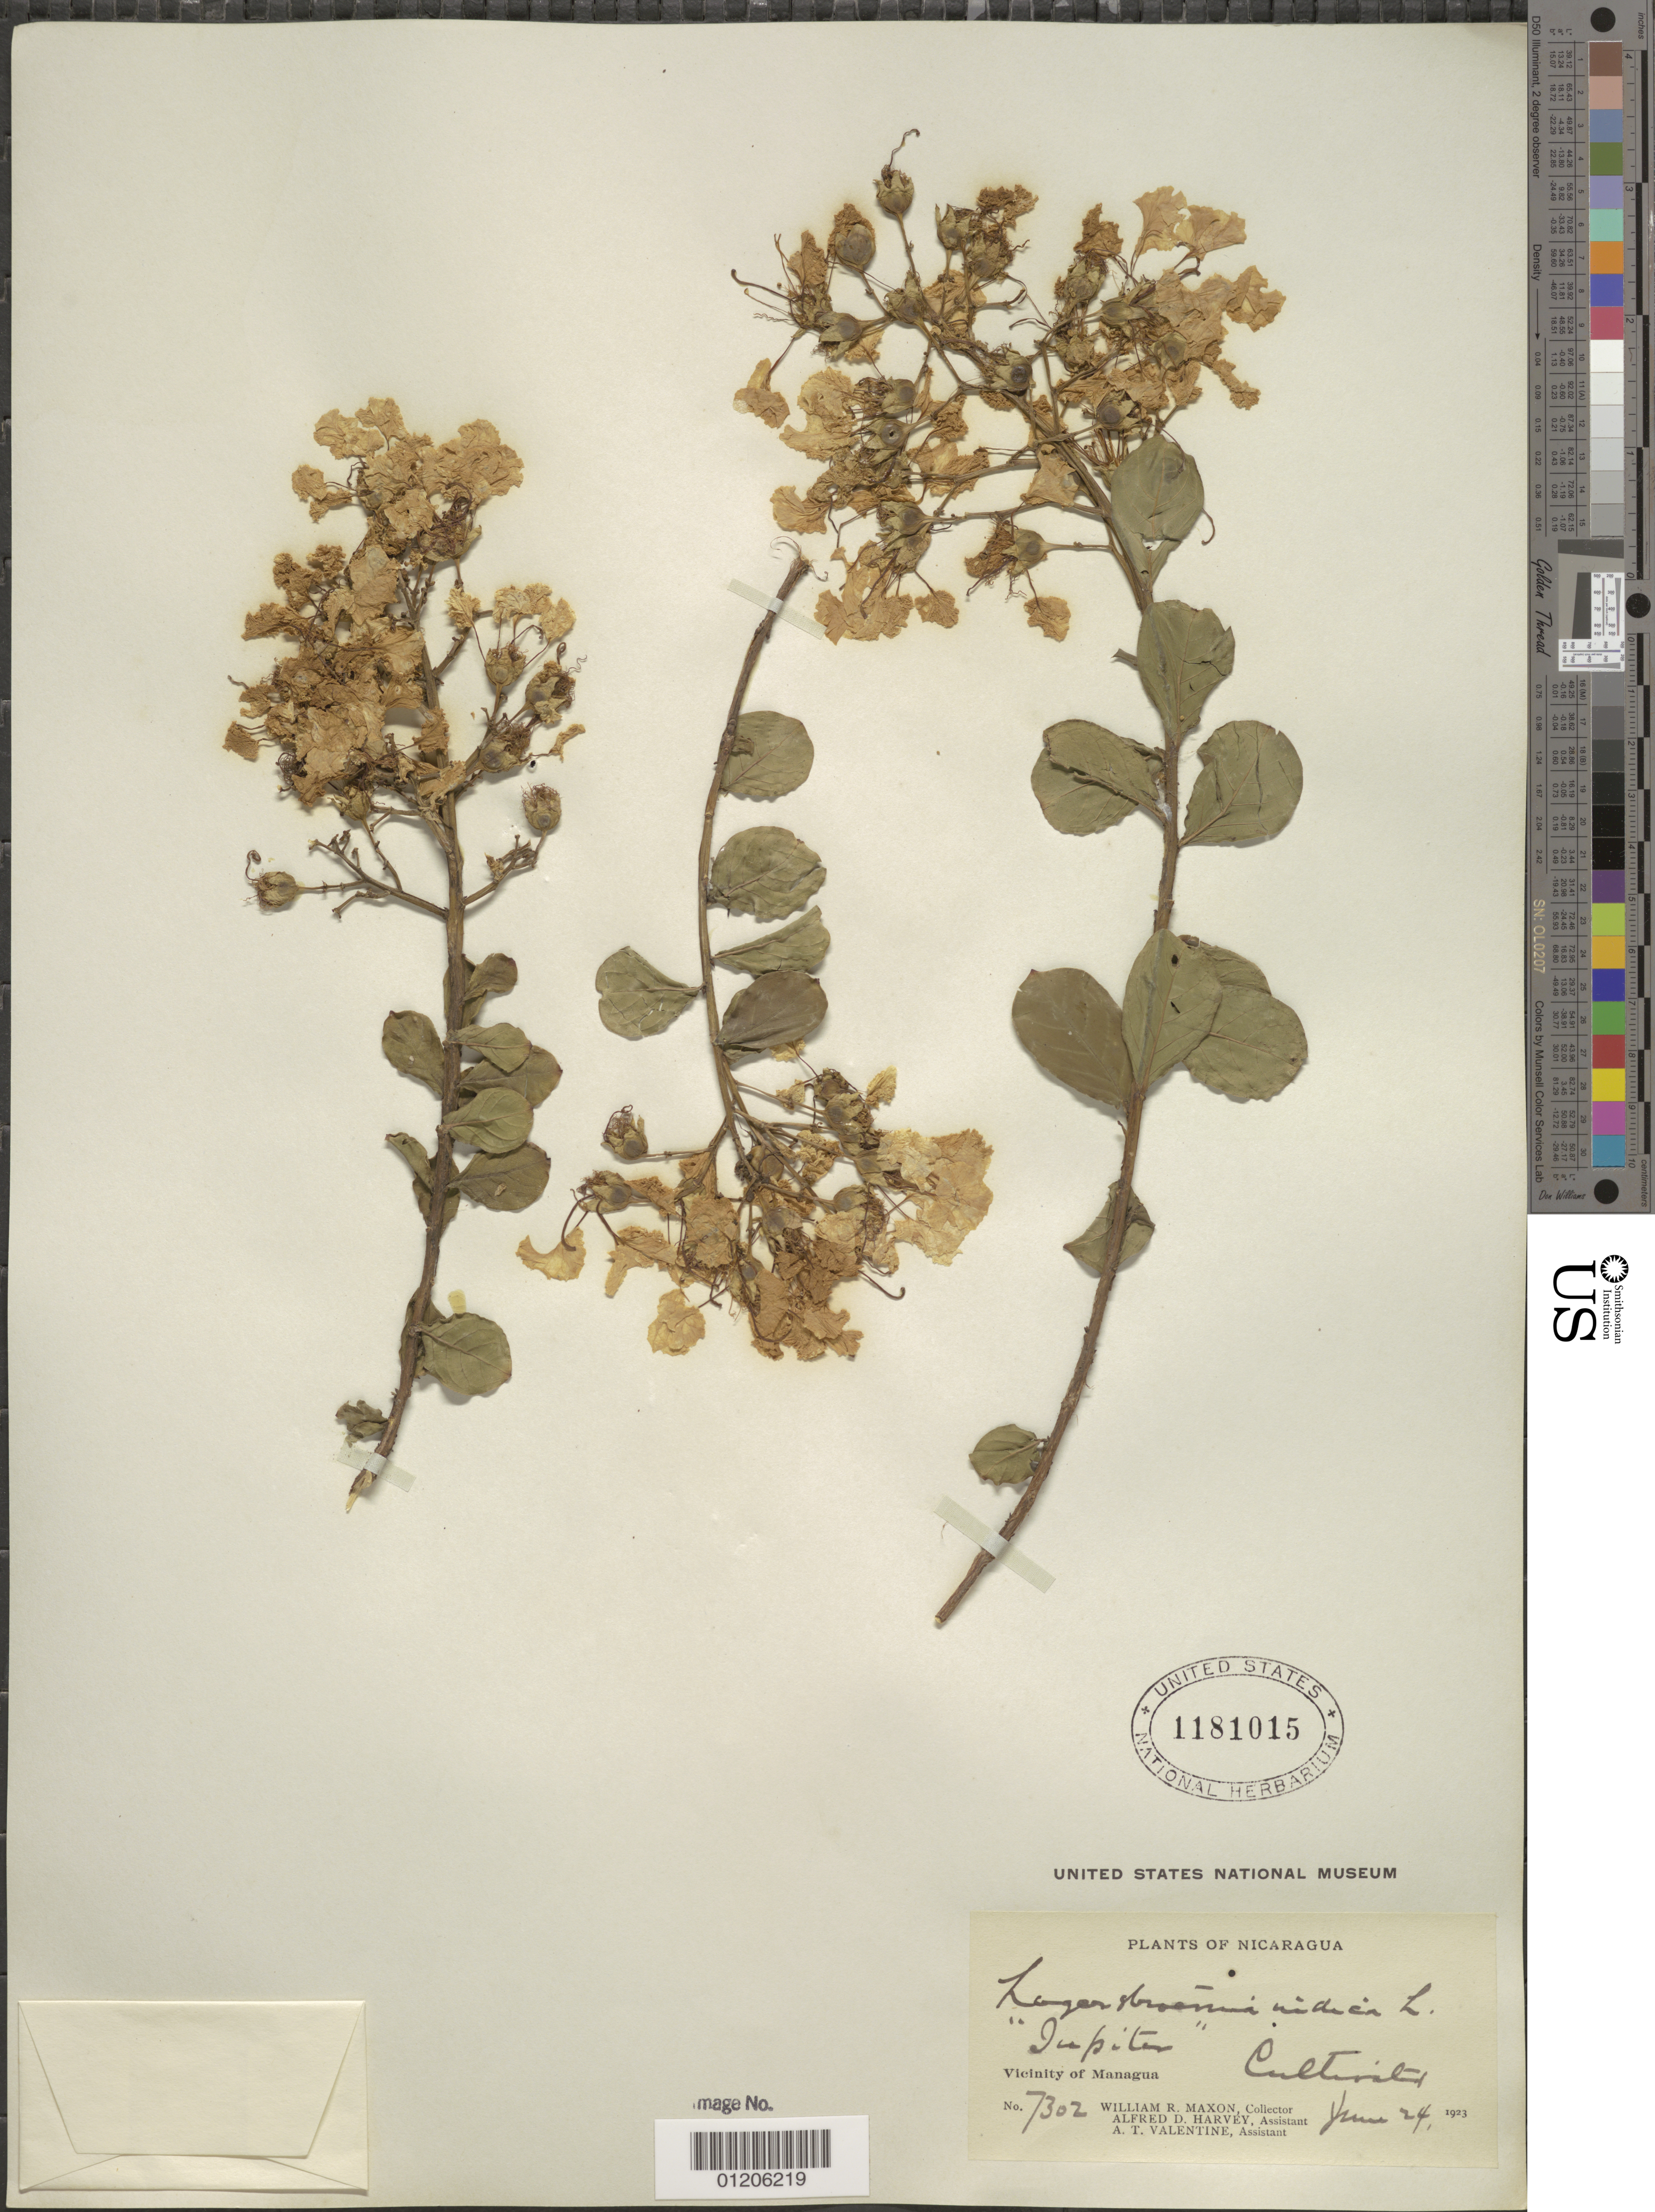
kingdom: Plantae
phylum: Tracheophyta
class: Magnoliopsida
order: Myrtales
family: Lythraceae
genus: Lagerstroemia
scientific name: Lagerstroemia indica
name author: L.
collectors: W. R. Maxon, A. D. Harvey & A. Valentine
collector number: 7302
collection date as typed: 24 Jun 1923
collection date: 1923-06-24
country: Nicaragua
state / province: Managua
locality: Vicinity of Managua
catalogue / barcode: US 1181015